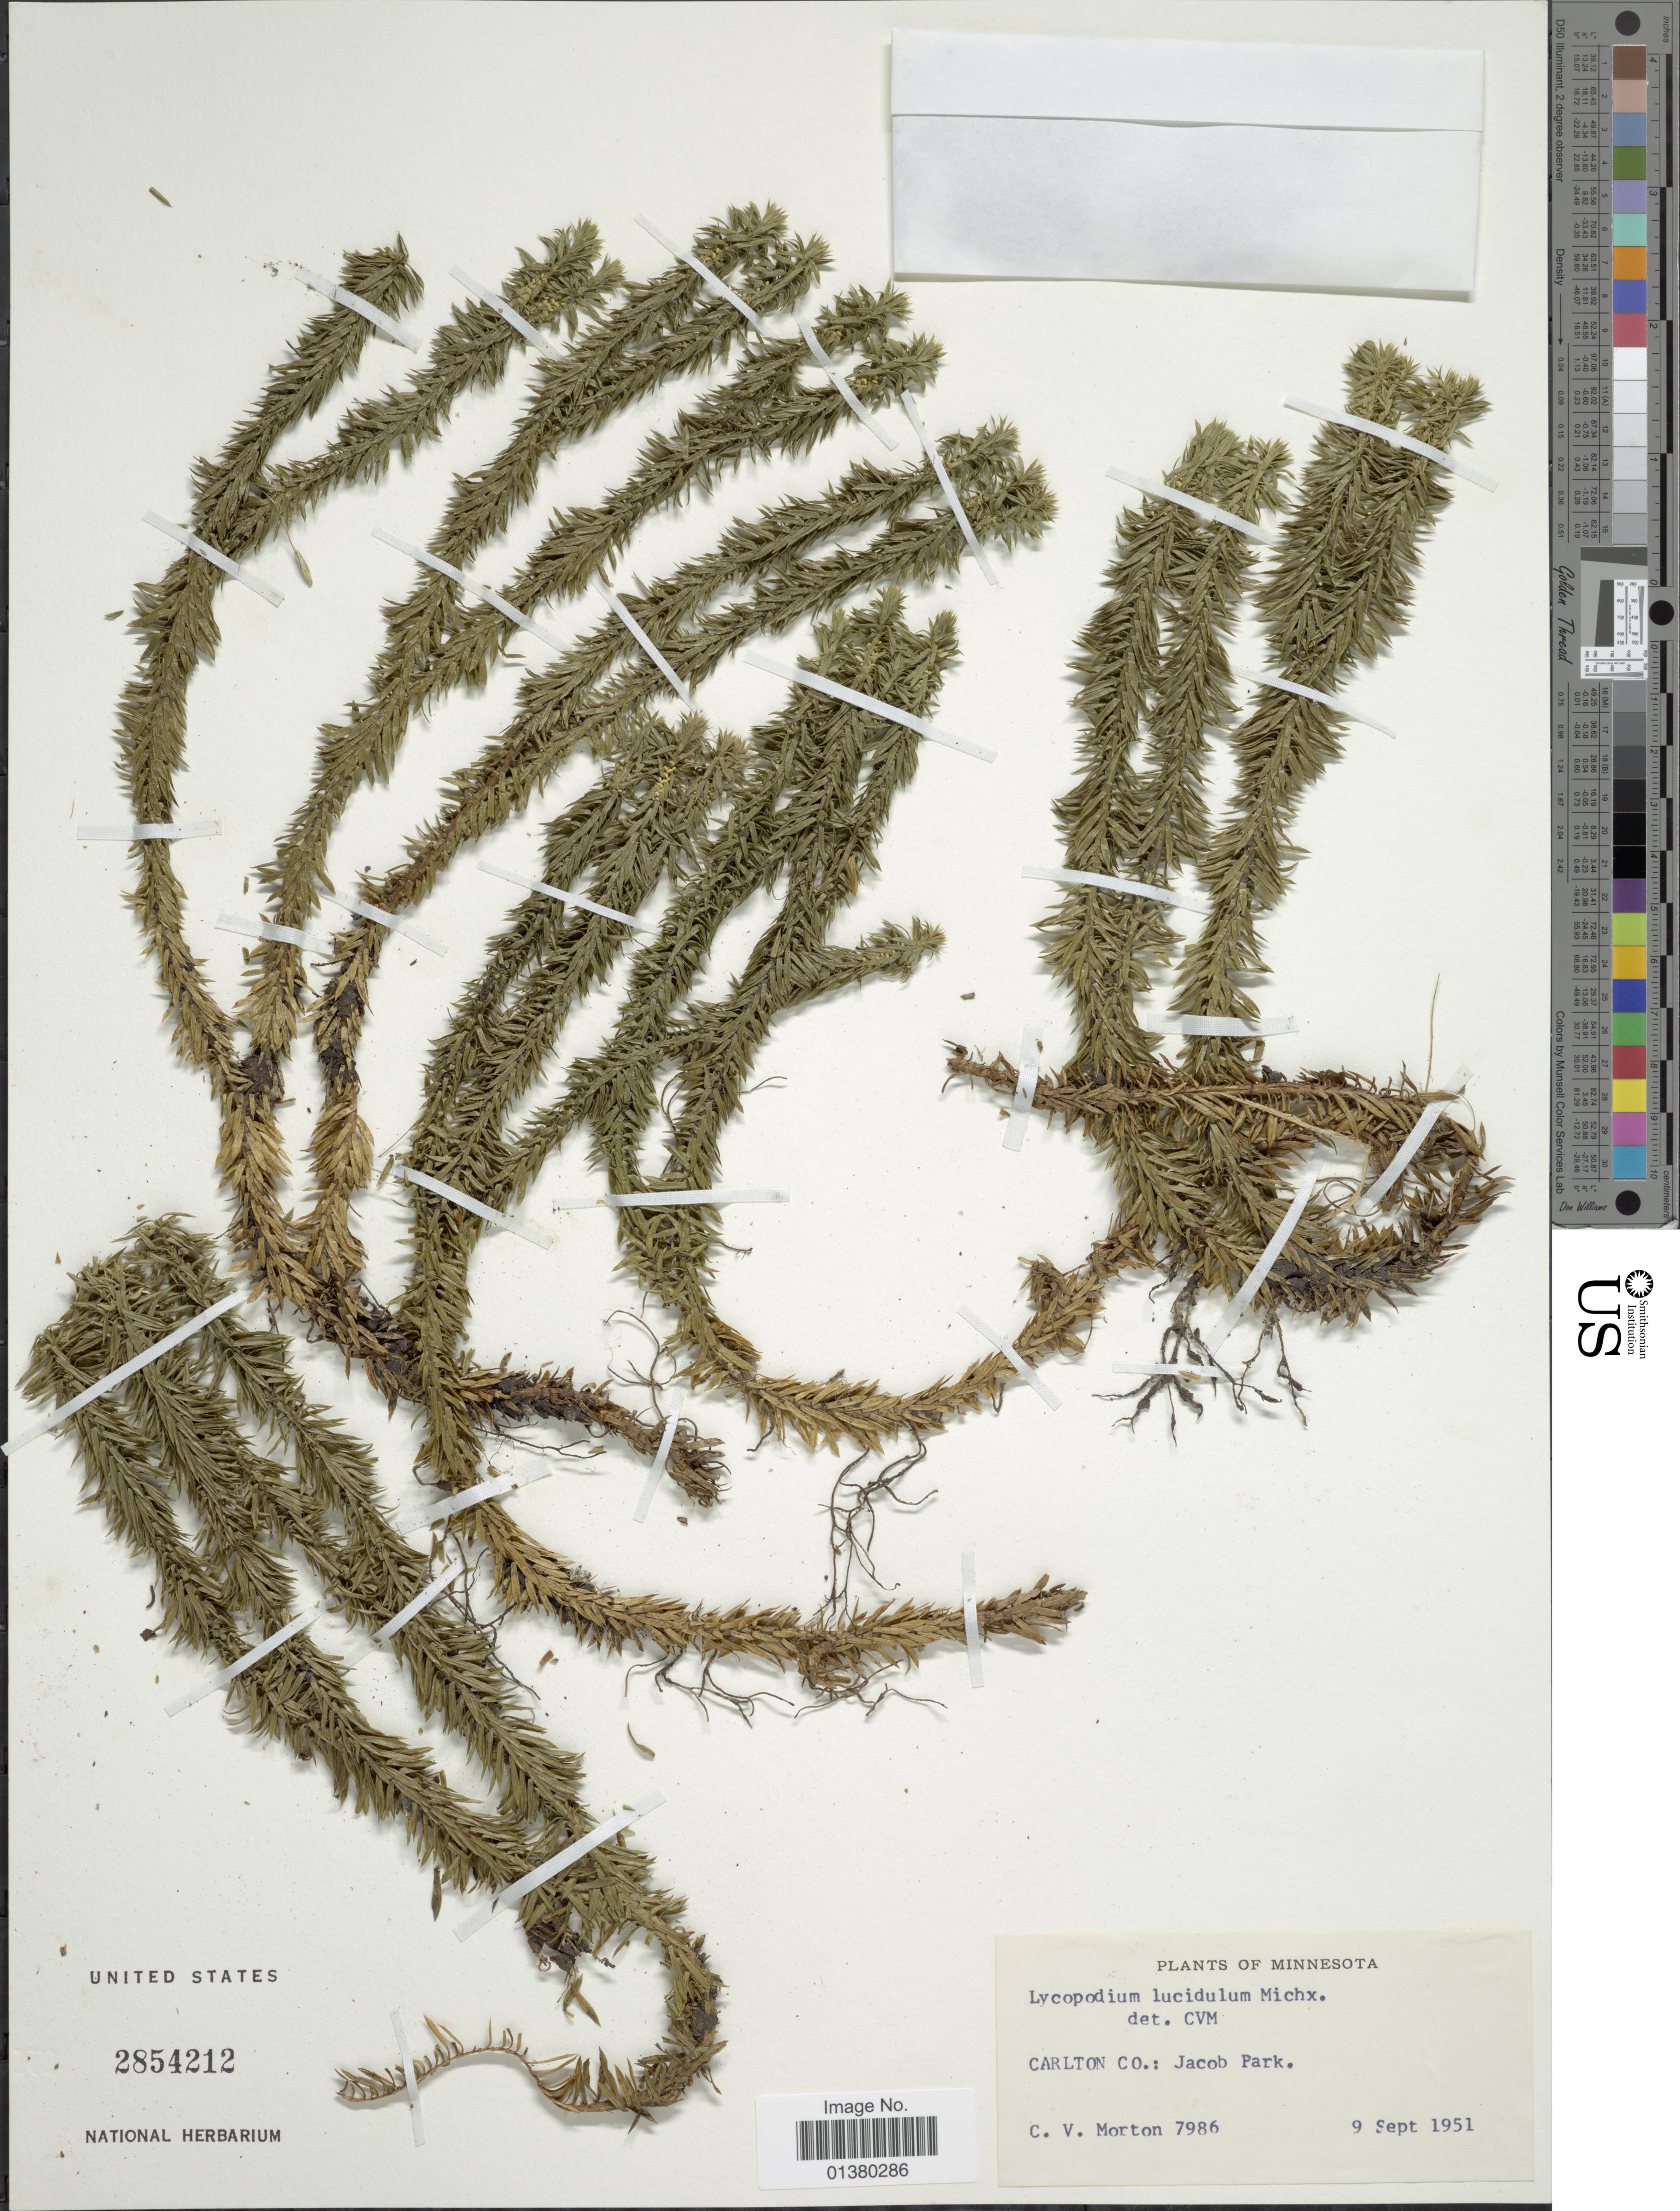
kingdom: Plantae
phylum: Tracheophyta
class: Lycopodiopsida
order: Lycopodiales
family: Lycopodiaceae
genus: Huperzia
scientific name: Huperzia lucidula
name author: (Michx.) Trevis.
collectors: C. V. Morton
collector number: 7986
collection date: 1951-09-09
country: United States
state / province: Minnesota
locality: Carlton Co: Jacob Park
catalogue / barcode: US 2854212